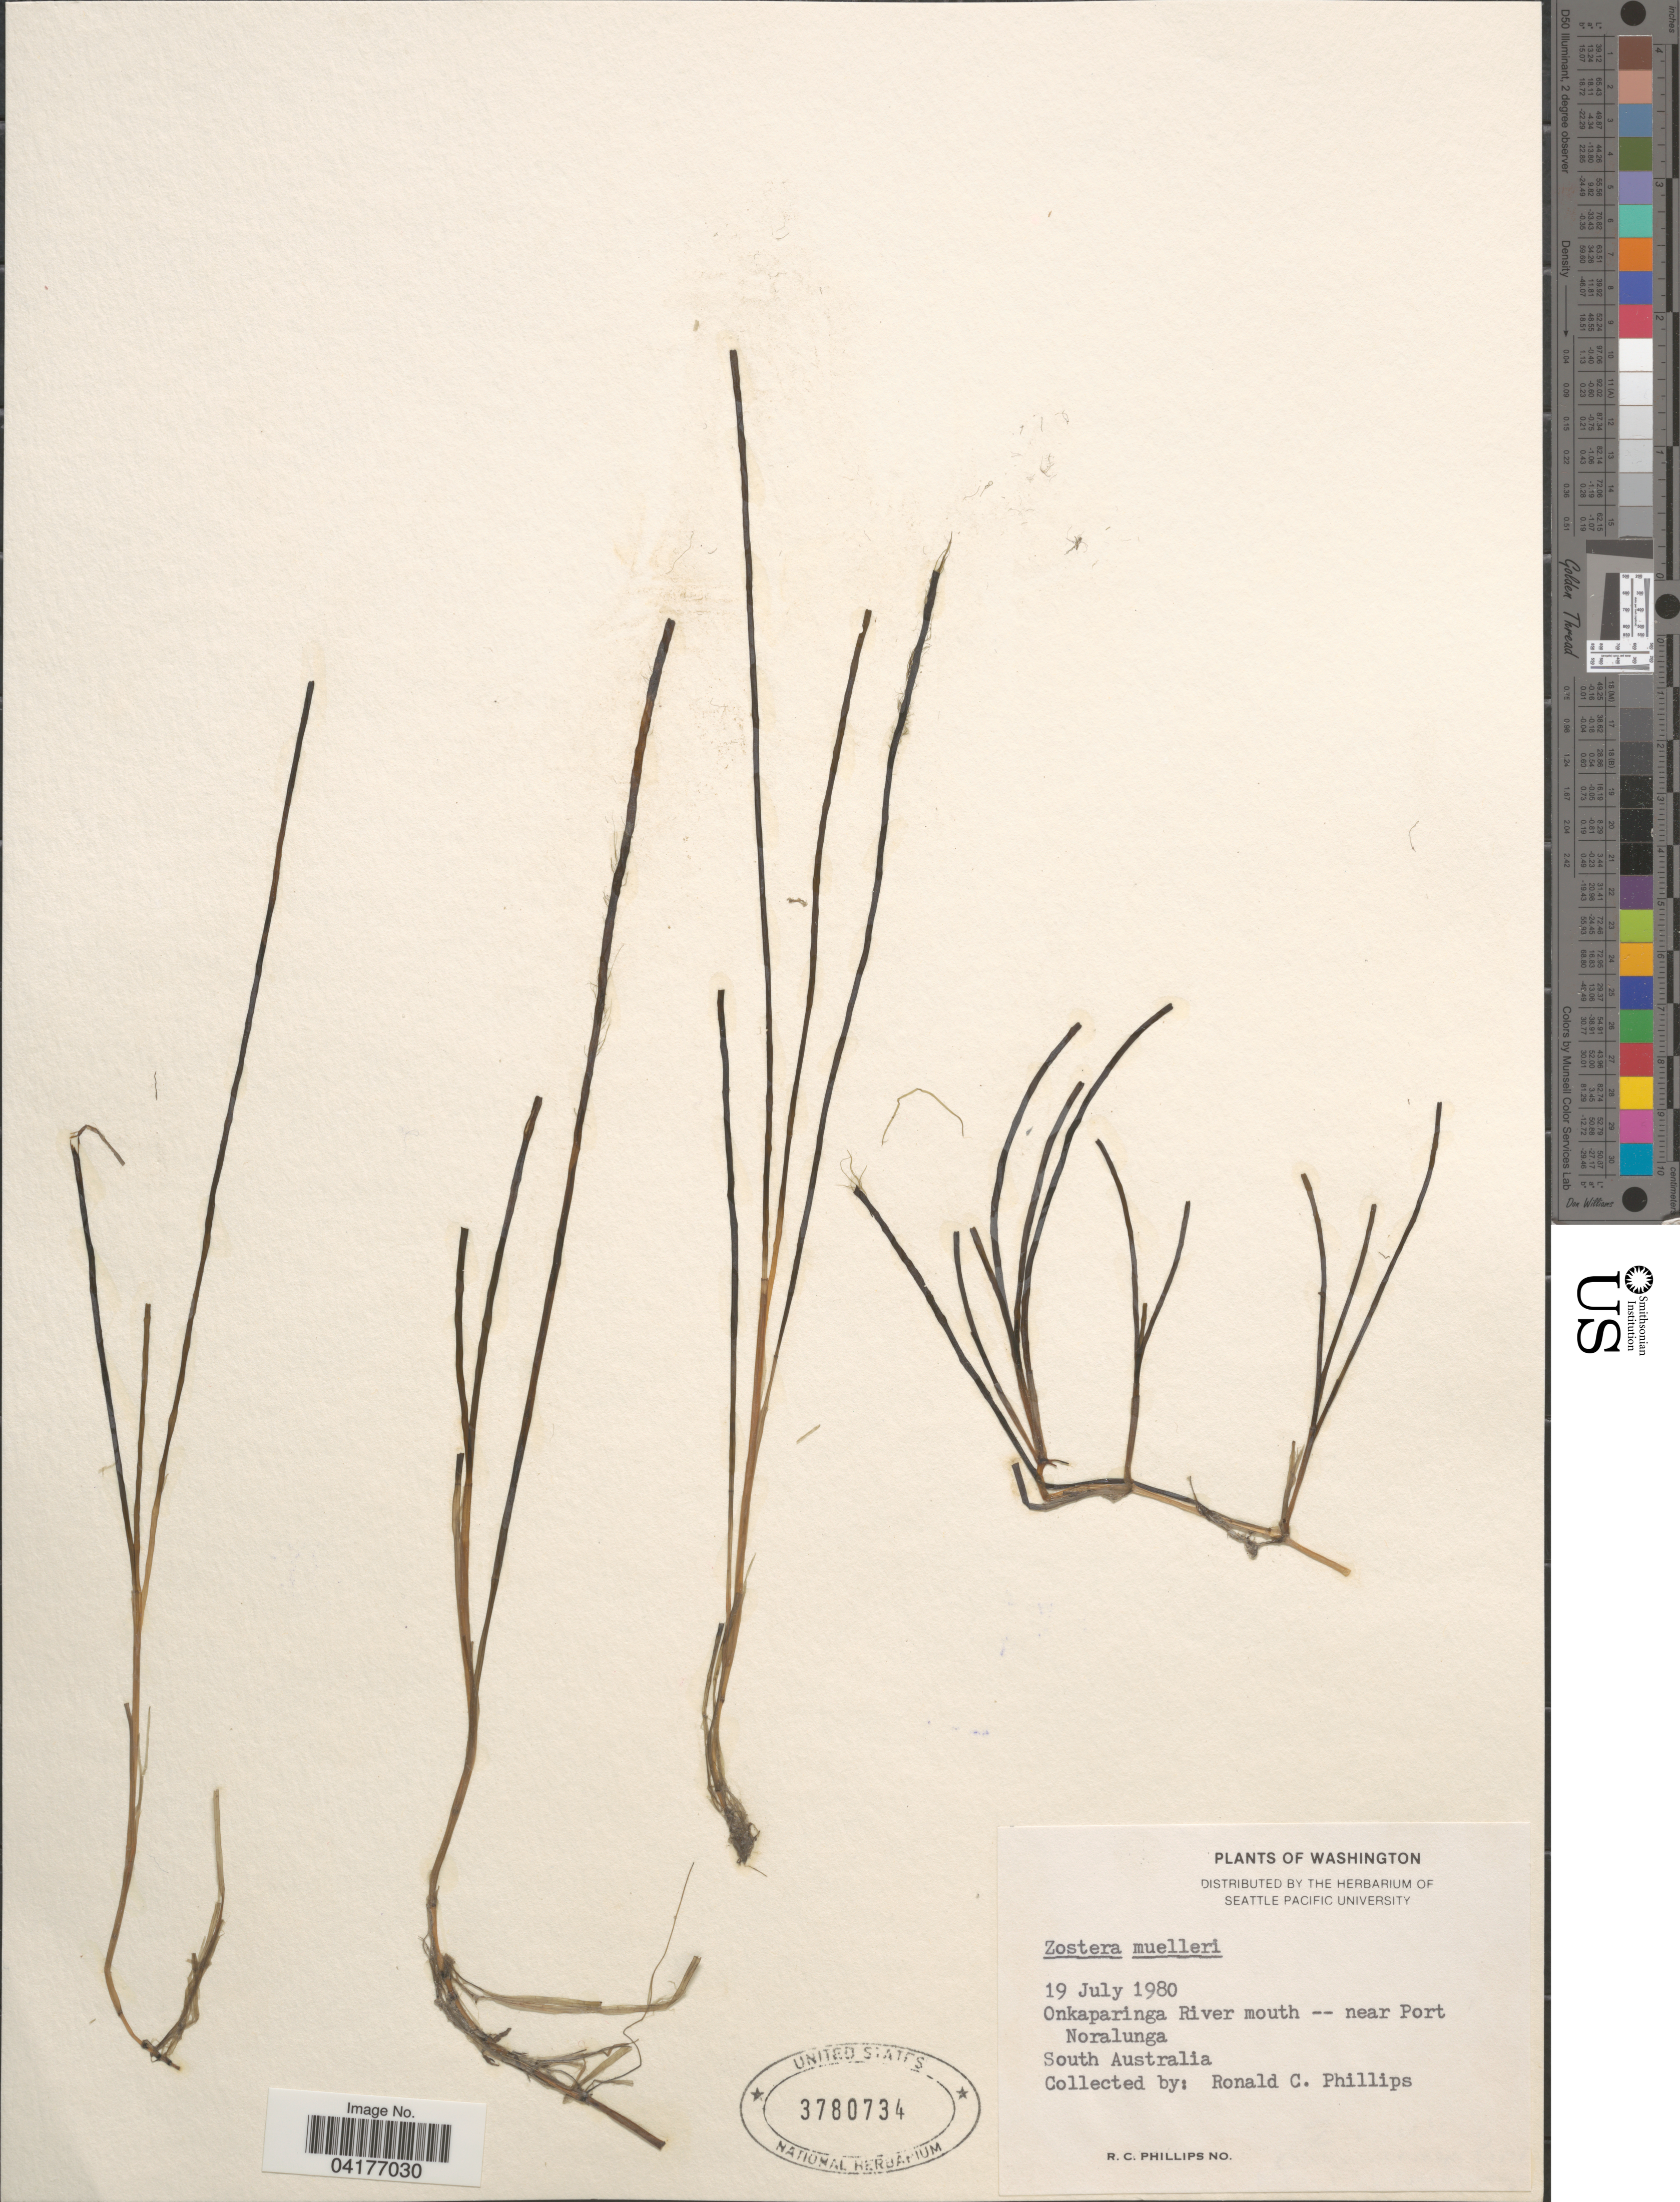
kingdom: Plantae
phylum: Tracheophyta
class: Liliopsida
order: Alismatales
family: Zosteraceae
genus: Zostera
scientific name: Zostera mucronata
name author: Hartog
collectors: R. C. Phillips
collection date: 1980-07-19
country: Australia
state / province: South Australia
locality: Onkaparinga River mouth -- near Port Noralunga.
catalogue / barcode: US 3780734